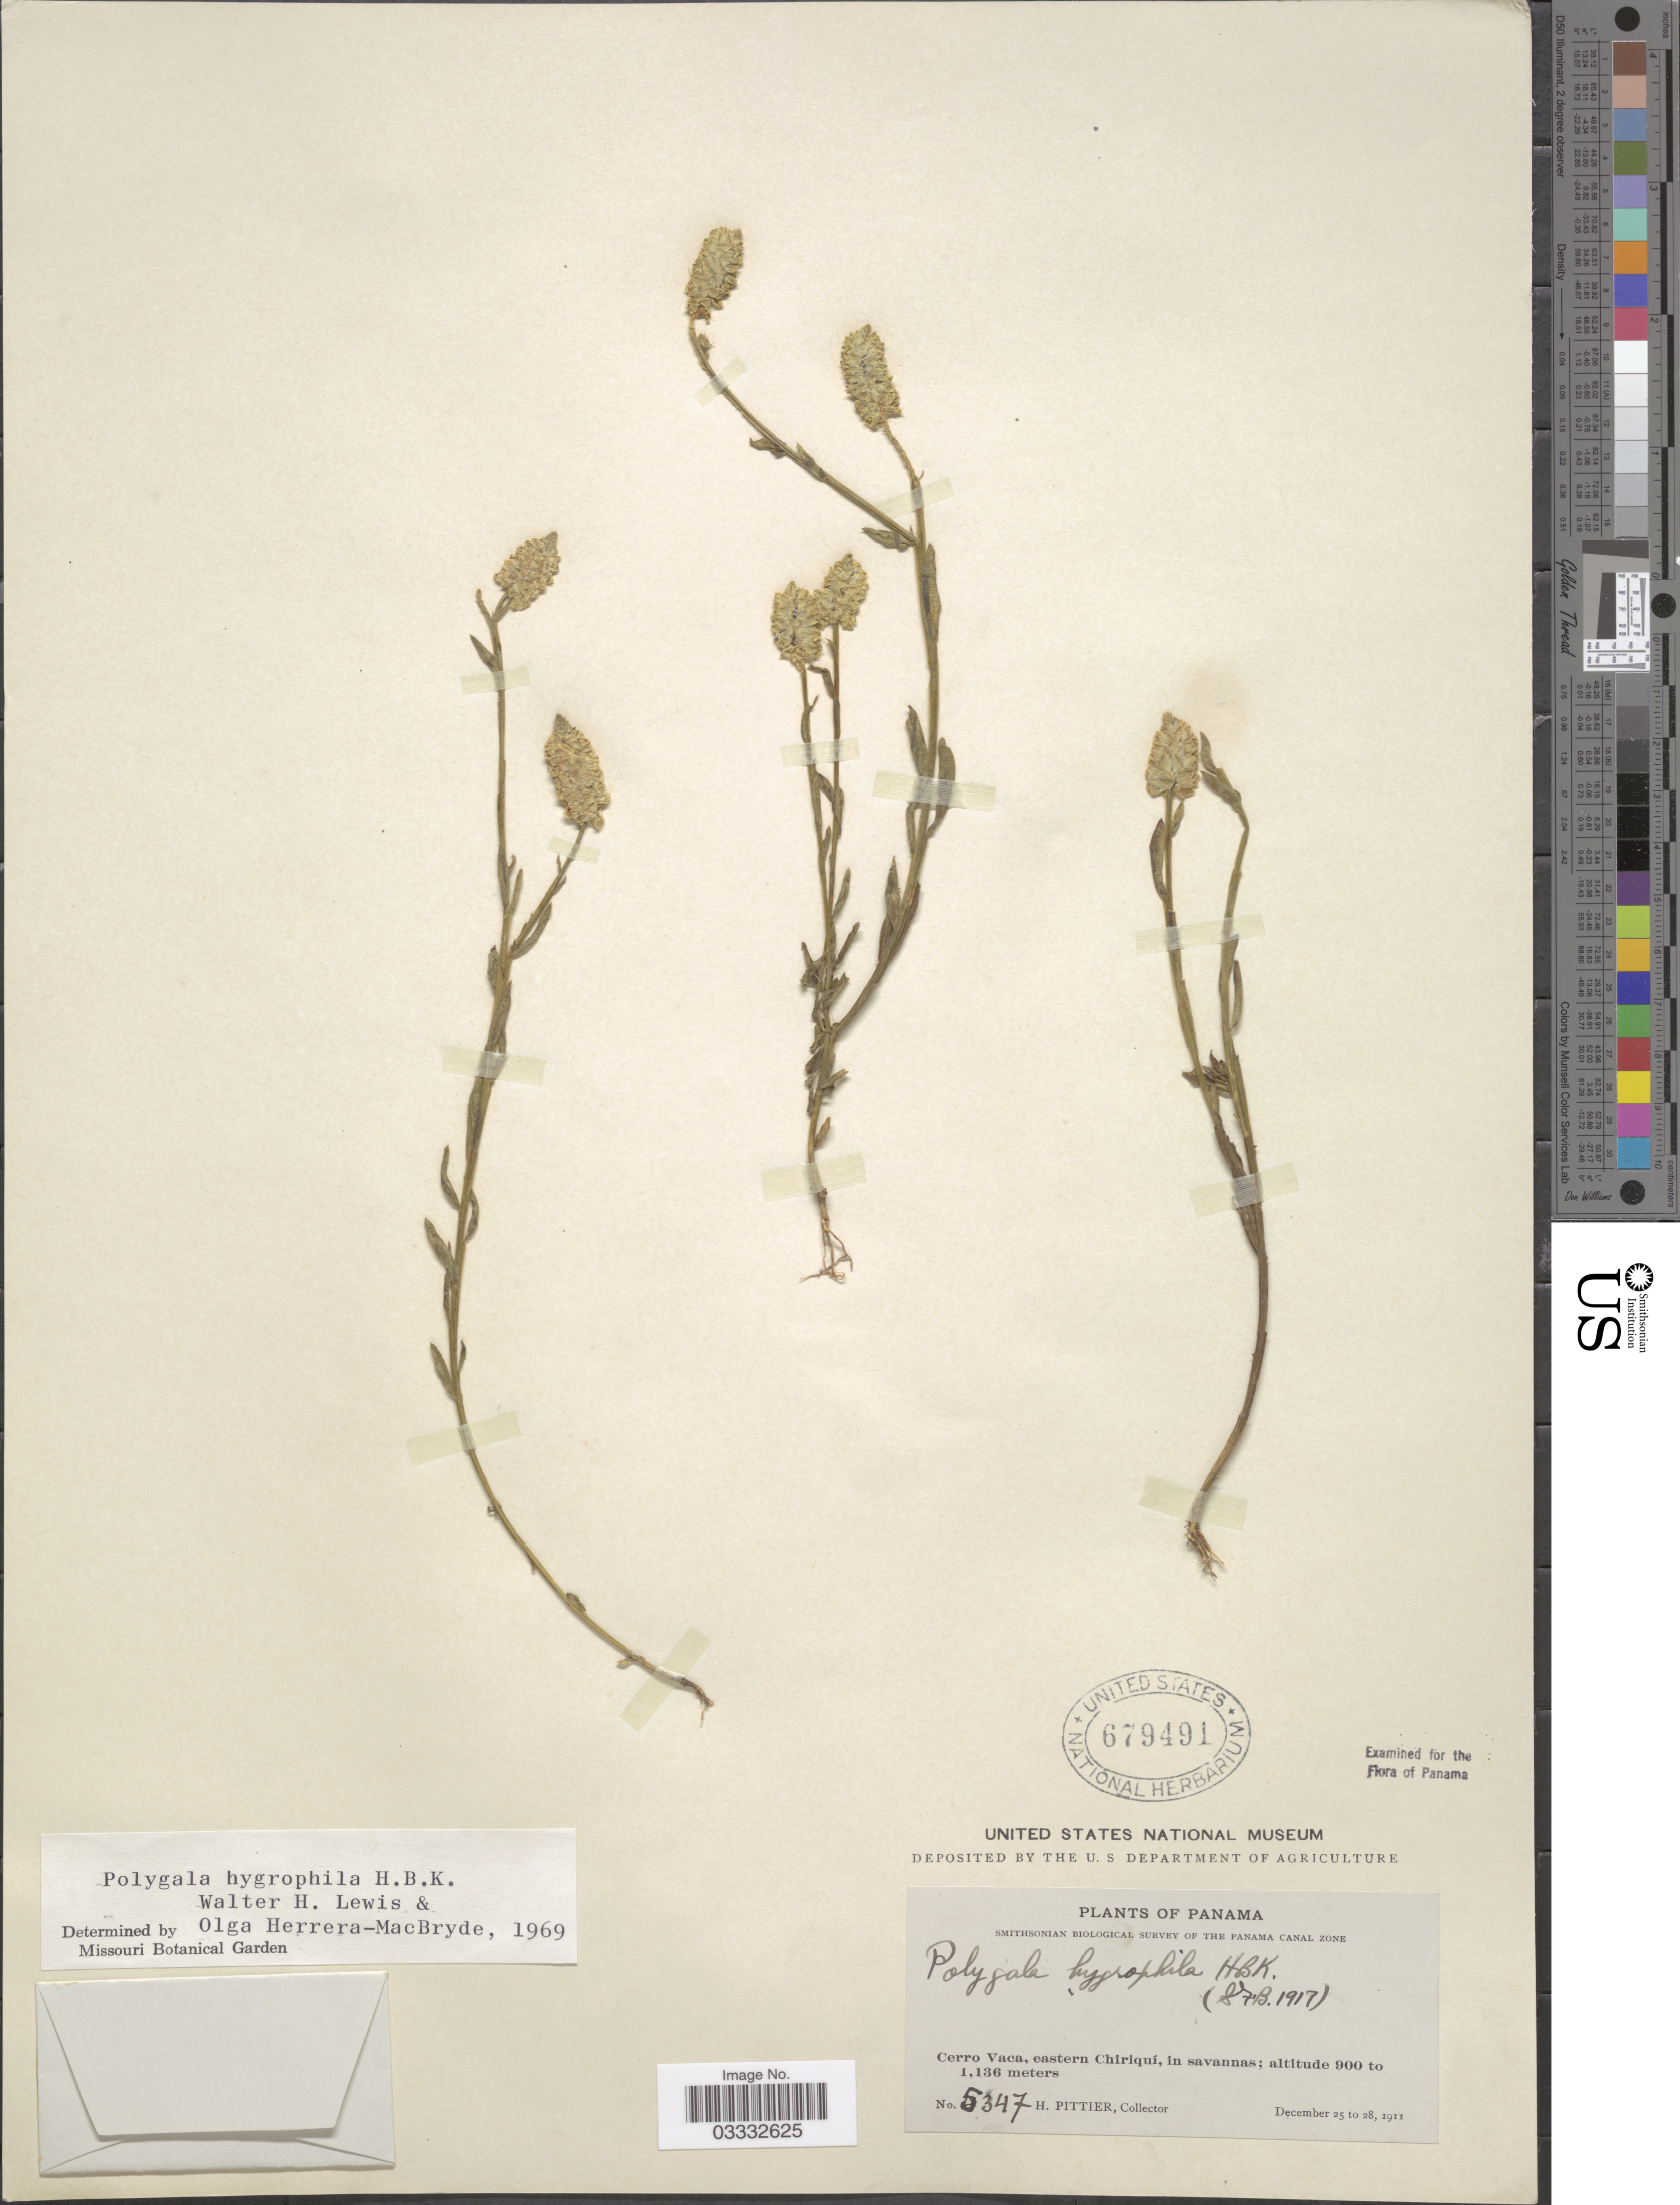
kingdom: Plantae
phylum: Tracheophyta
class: Magnoliopsida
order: Fabales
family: Polygalaceae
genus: Polygala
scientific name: Polygala hygrophila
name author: Kunth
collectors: H. F. Pittier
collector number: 5347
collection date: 1911-12-25/1911-12-28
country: Panama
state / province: Chiriqui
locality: Cerro Vaca, eastern Chiriquí.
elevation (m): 900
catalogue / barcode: US 679491